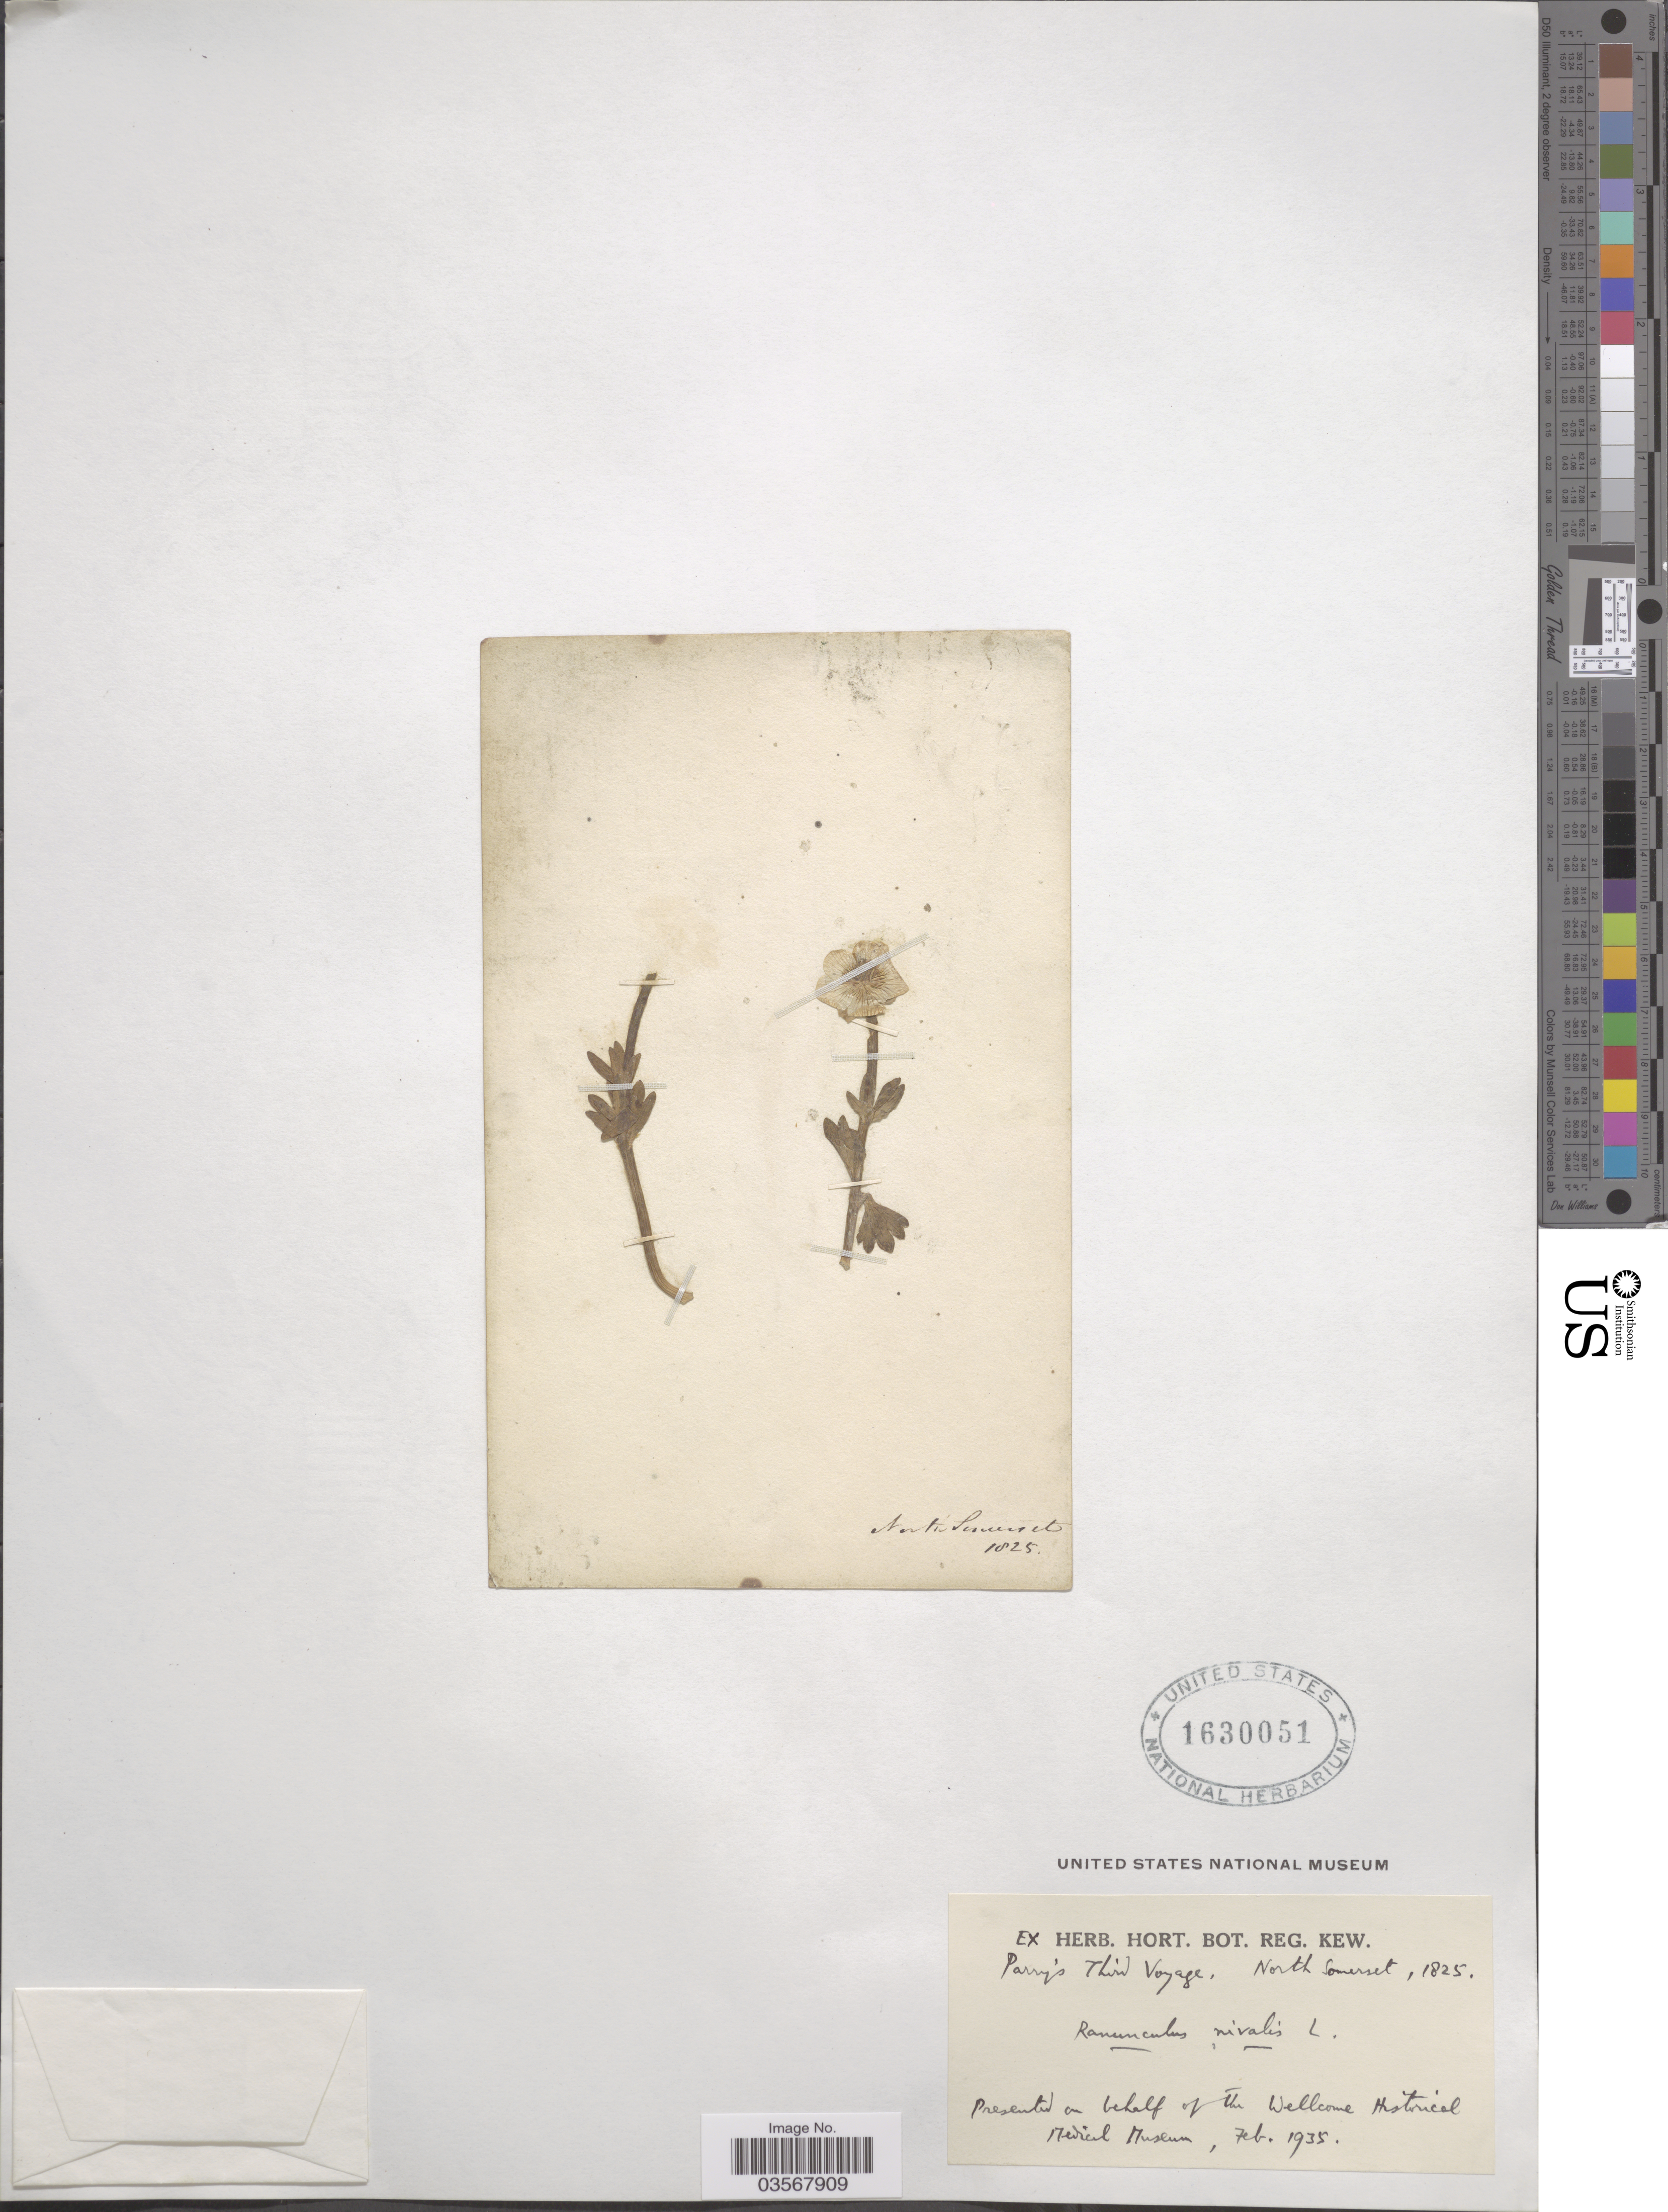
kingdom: Plantae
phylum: Tracheophyta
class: Magnoliopsida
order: Ranunculales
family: Ranunculaceae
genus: Ranunculus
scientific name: Ranunculus nivalis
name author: L.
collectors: Parry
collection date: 1825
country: United Kingdom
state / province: England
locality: North Somerset.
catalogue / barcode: US 1630051